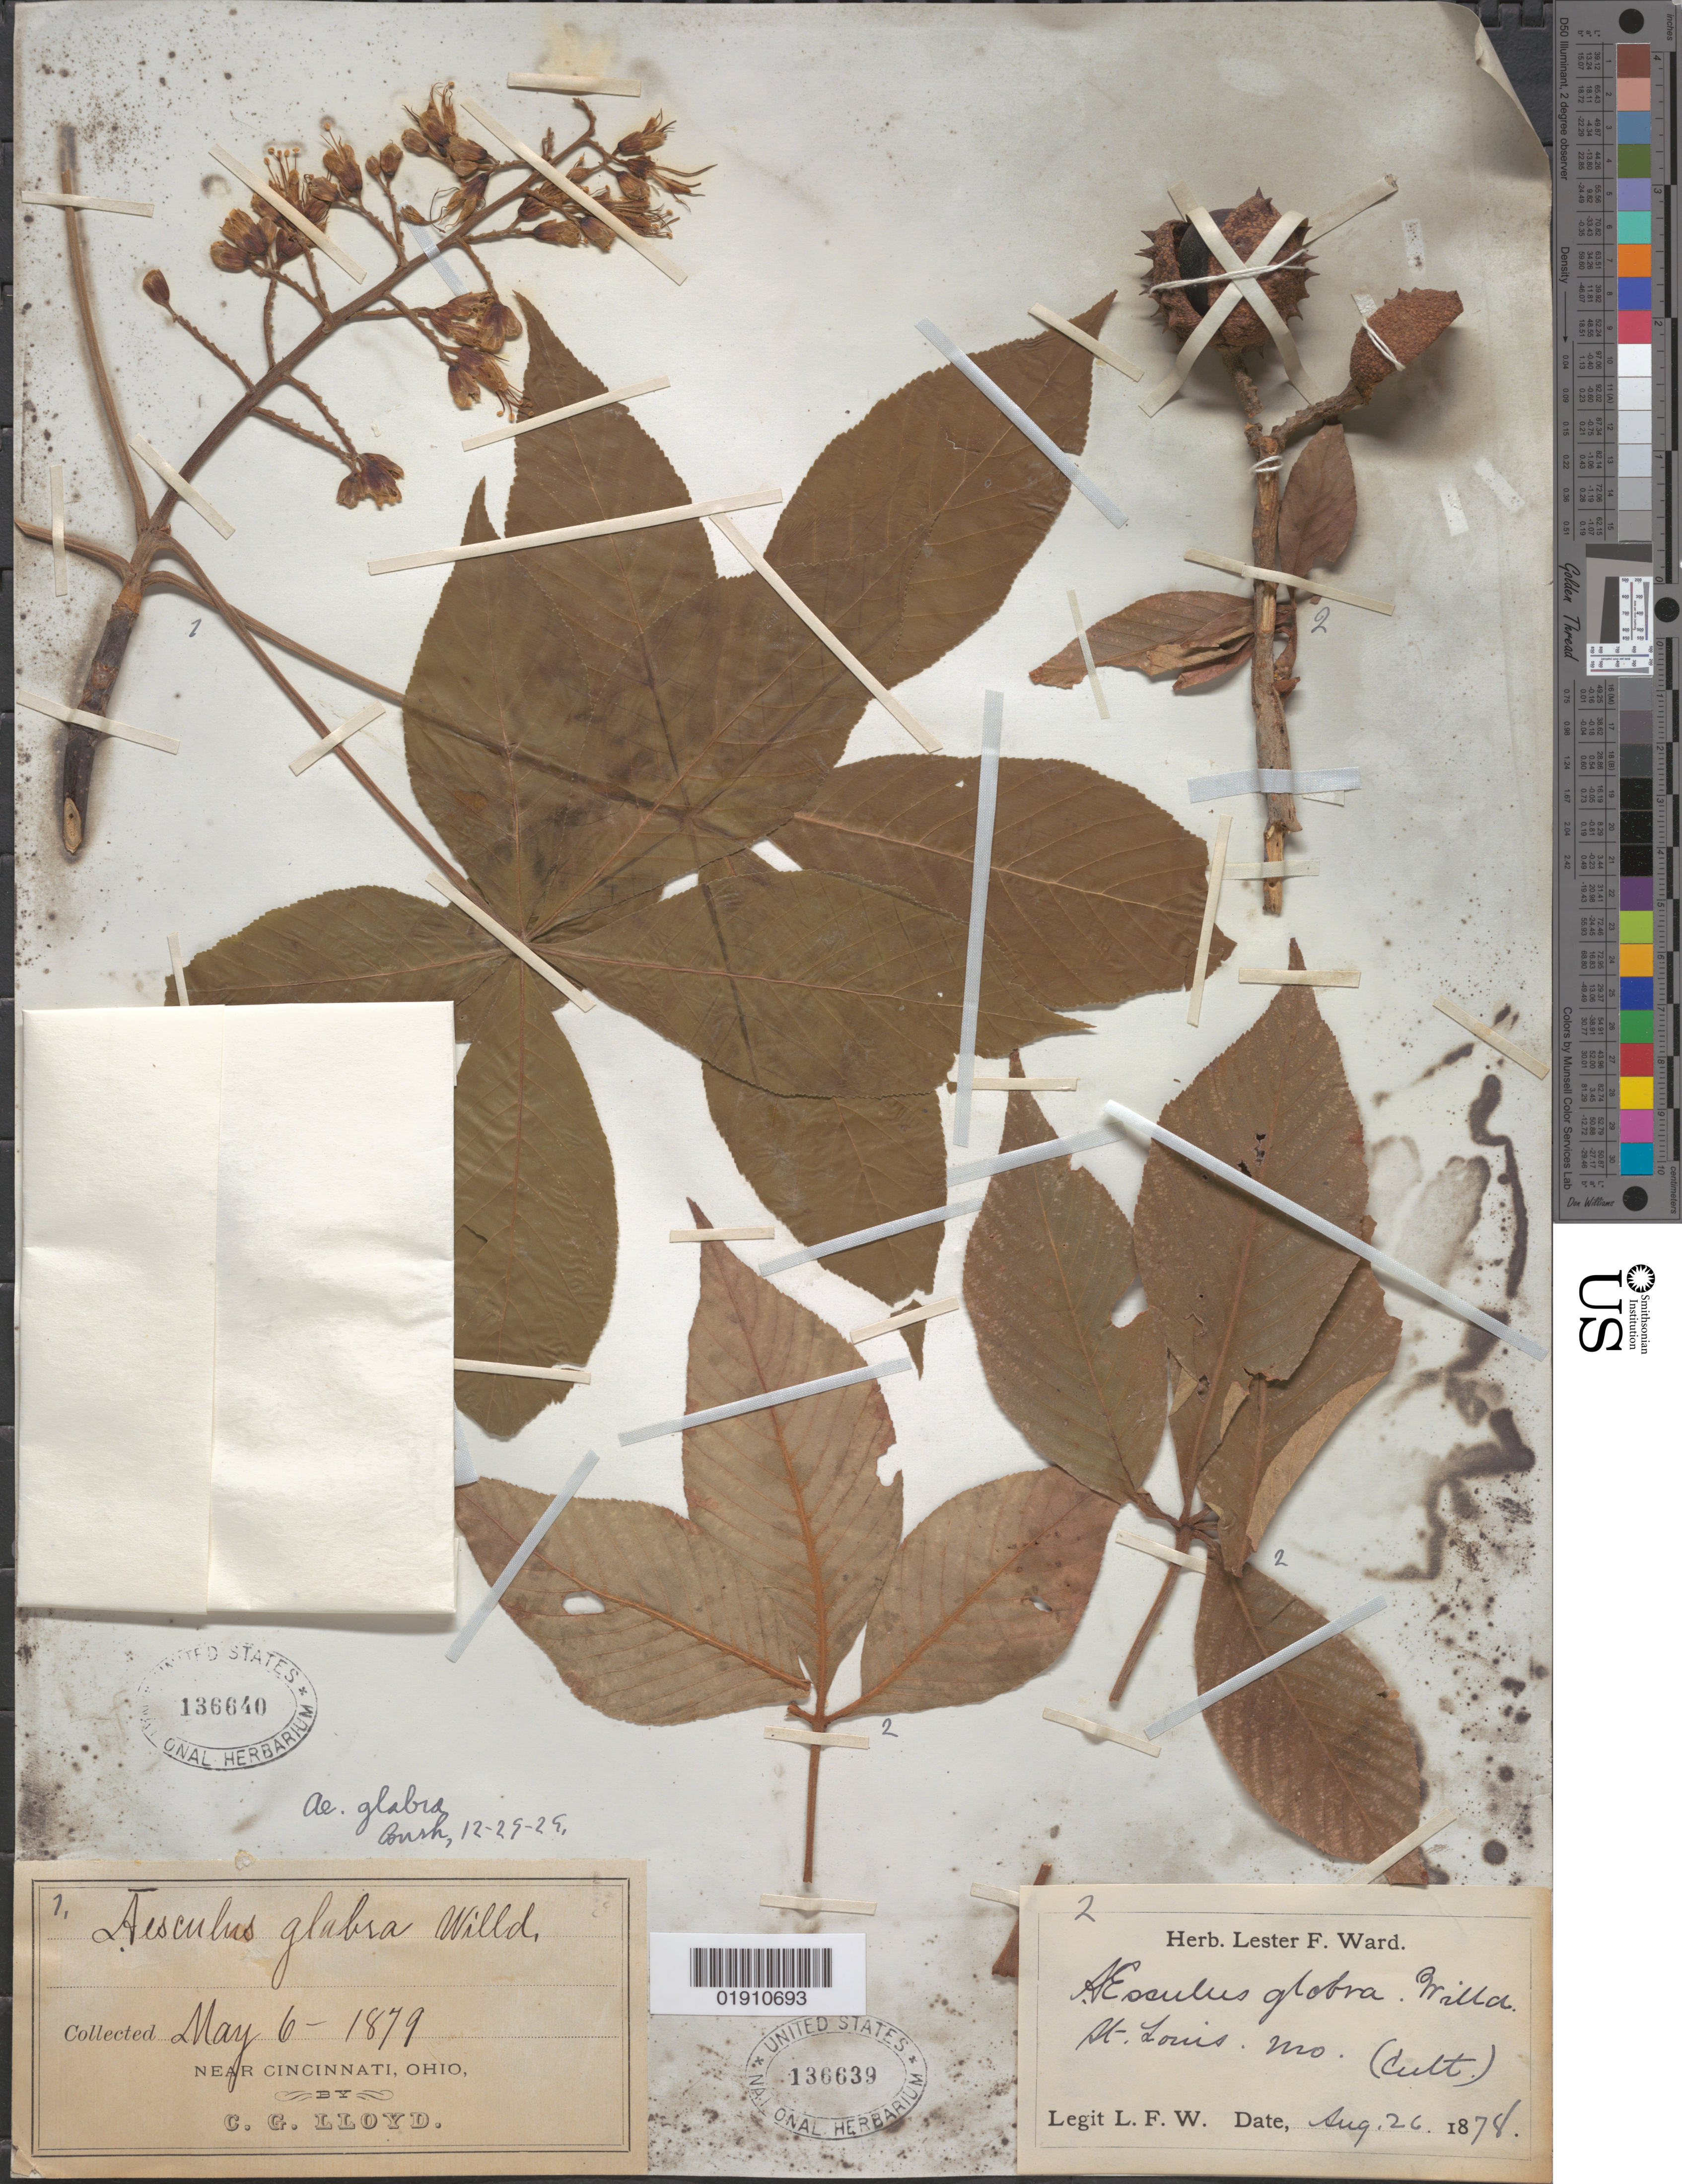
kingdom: Plantae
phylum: Tracheophyta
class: Magnoliopsida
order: Sapindales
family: Sapindaceae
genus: Aesculus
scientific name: Aesculus glabra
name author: Willd.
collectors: C. G. Lloyd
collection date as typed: May 6 - 1879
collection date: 1879-05-06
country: United States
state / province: Ohio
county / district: Hamilton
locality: Near Cincinnati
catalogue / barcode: US 136640